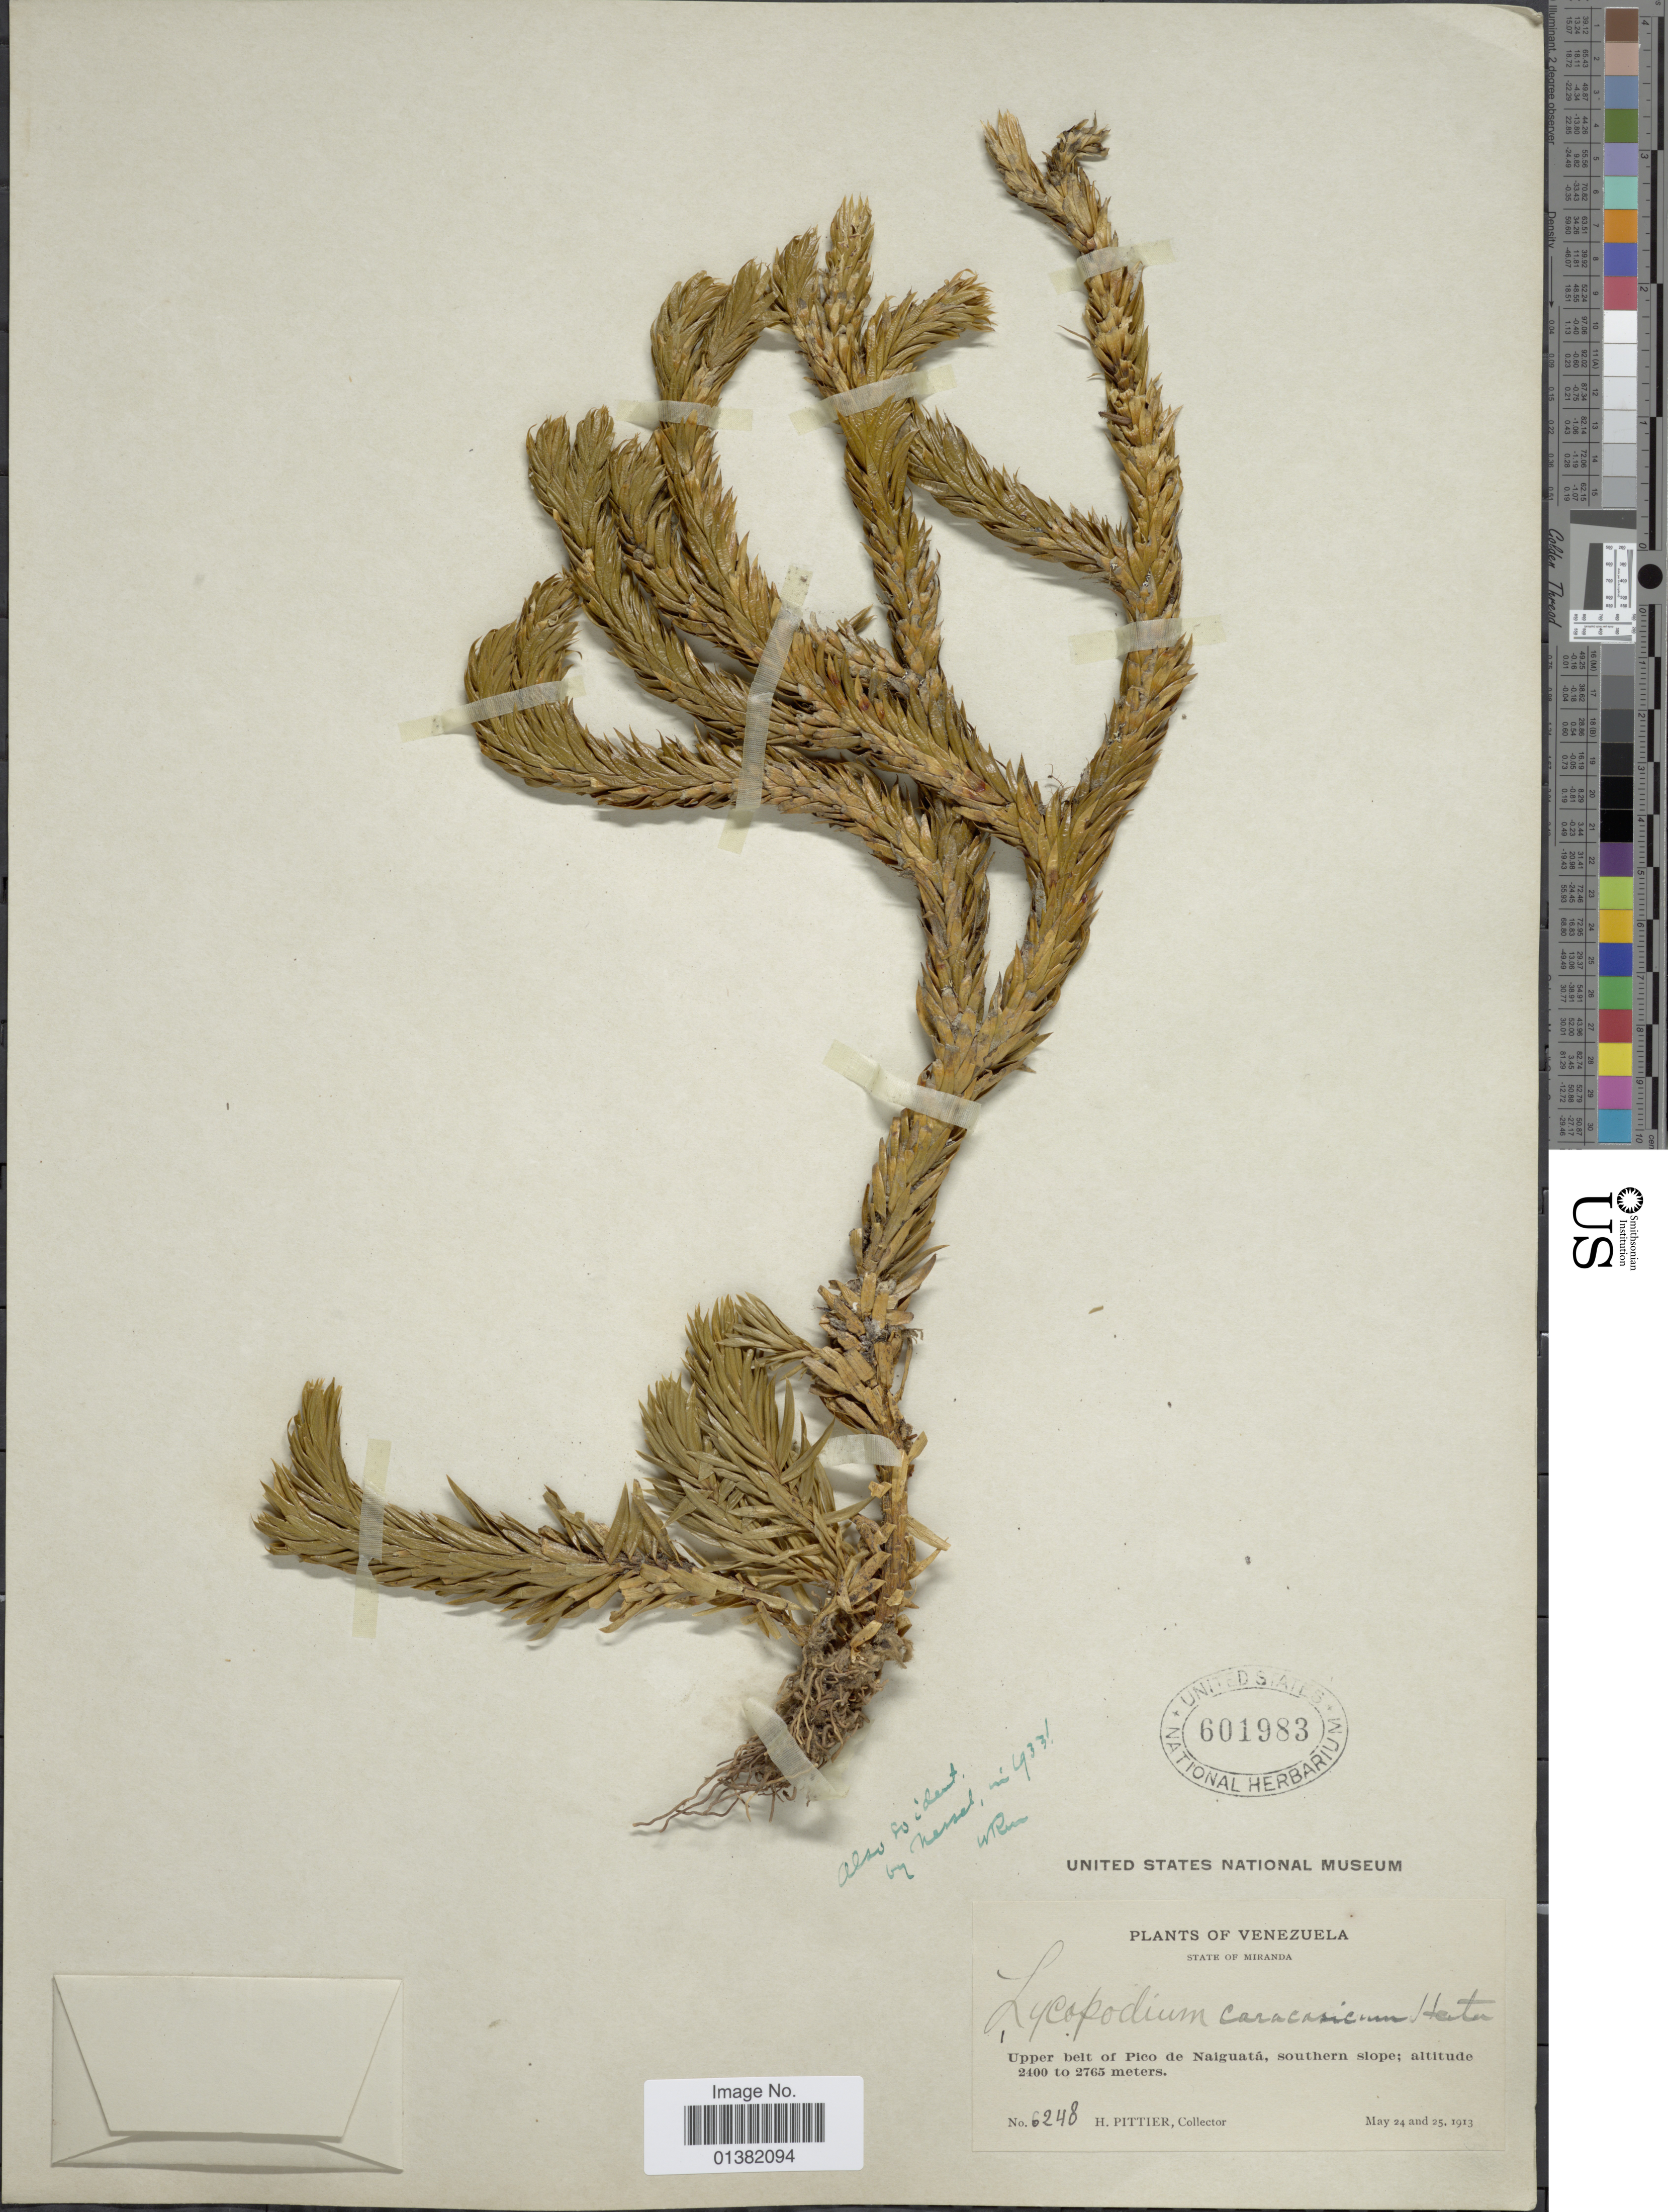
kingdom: Plantae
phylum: Tracheophyta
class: Lycopodiopsida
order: Lycopodiales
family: Lycopodiaceae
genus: Phlegmariurus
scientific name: Phlegmariurus hartwegianus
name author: (Spring) B. Øllg.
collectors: H. F. Pittier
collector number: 6248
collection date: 1913-05-24/1913-05-25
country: Venezuela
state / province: Miranda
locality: Upper belt of Pico de Naiguatá, southern slope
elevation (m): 2400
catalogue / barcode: US 601983